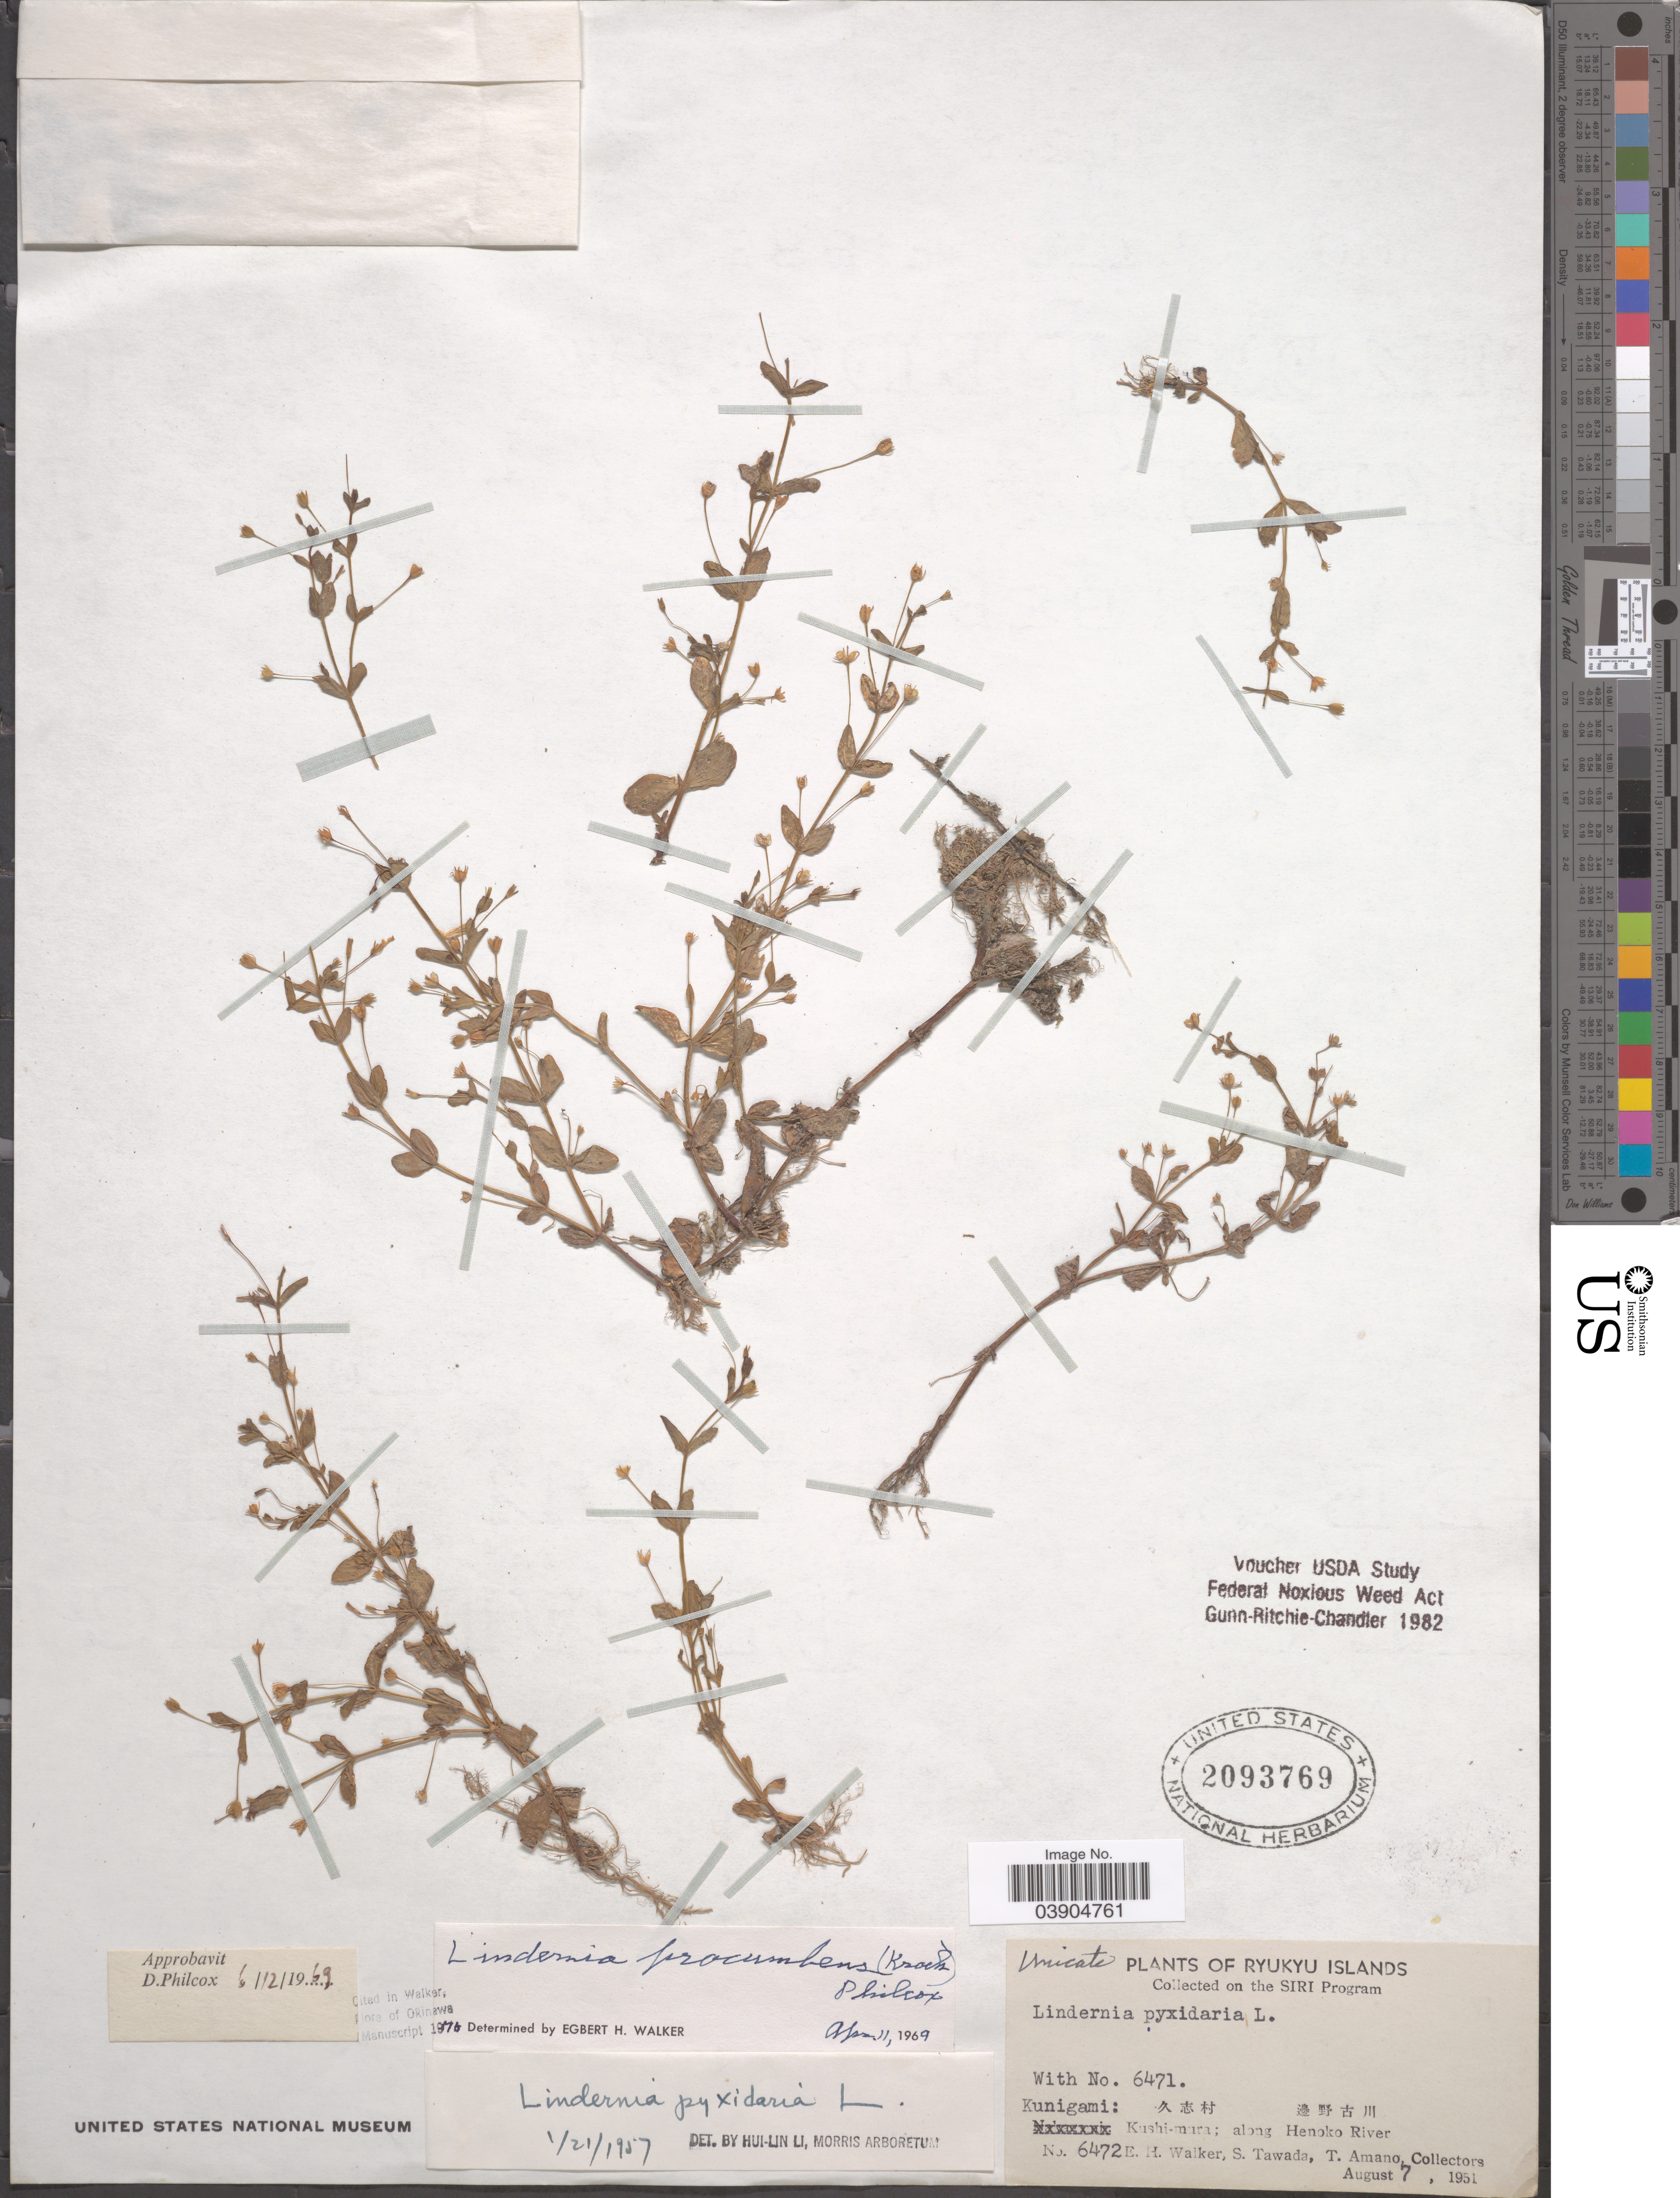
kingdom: Plantae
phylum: Tracheophyta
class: Magnoliopsida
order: Lamiales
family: Linderniaceae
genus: Lindernia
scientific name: Lindernia procumbens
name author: (Krock.) Philcox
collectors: E. H. Walker, S. Tawada & T. Amano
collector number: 6472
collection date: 1951-08-07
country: Japan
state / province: Okinawa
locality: Ryukyu Islands. Kunigami: X. Kushi-mura; along Henoko River.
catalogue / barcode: US 2093769